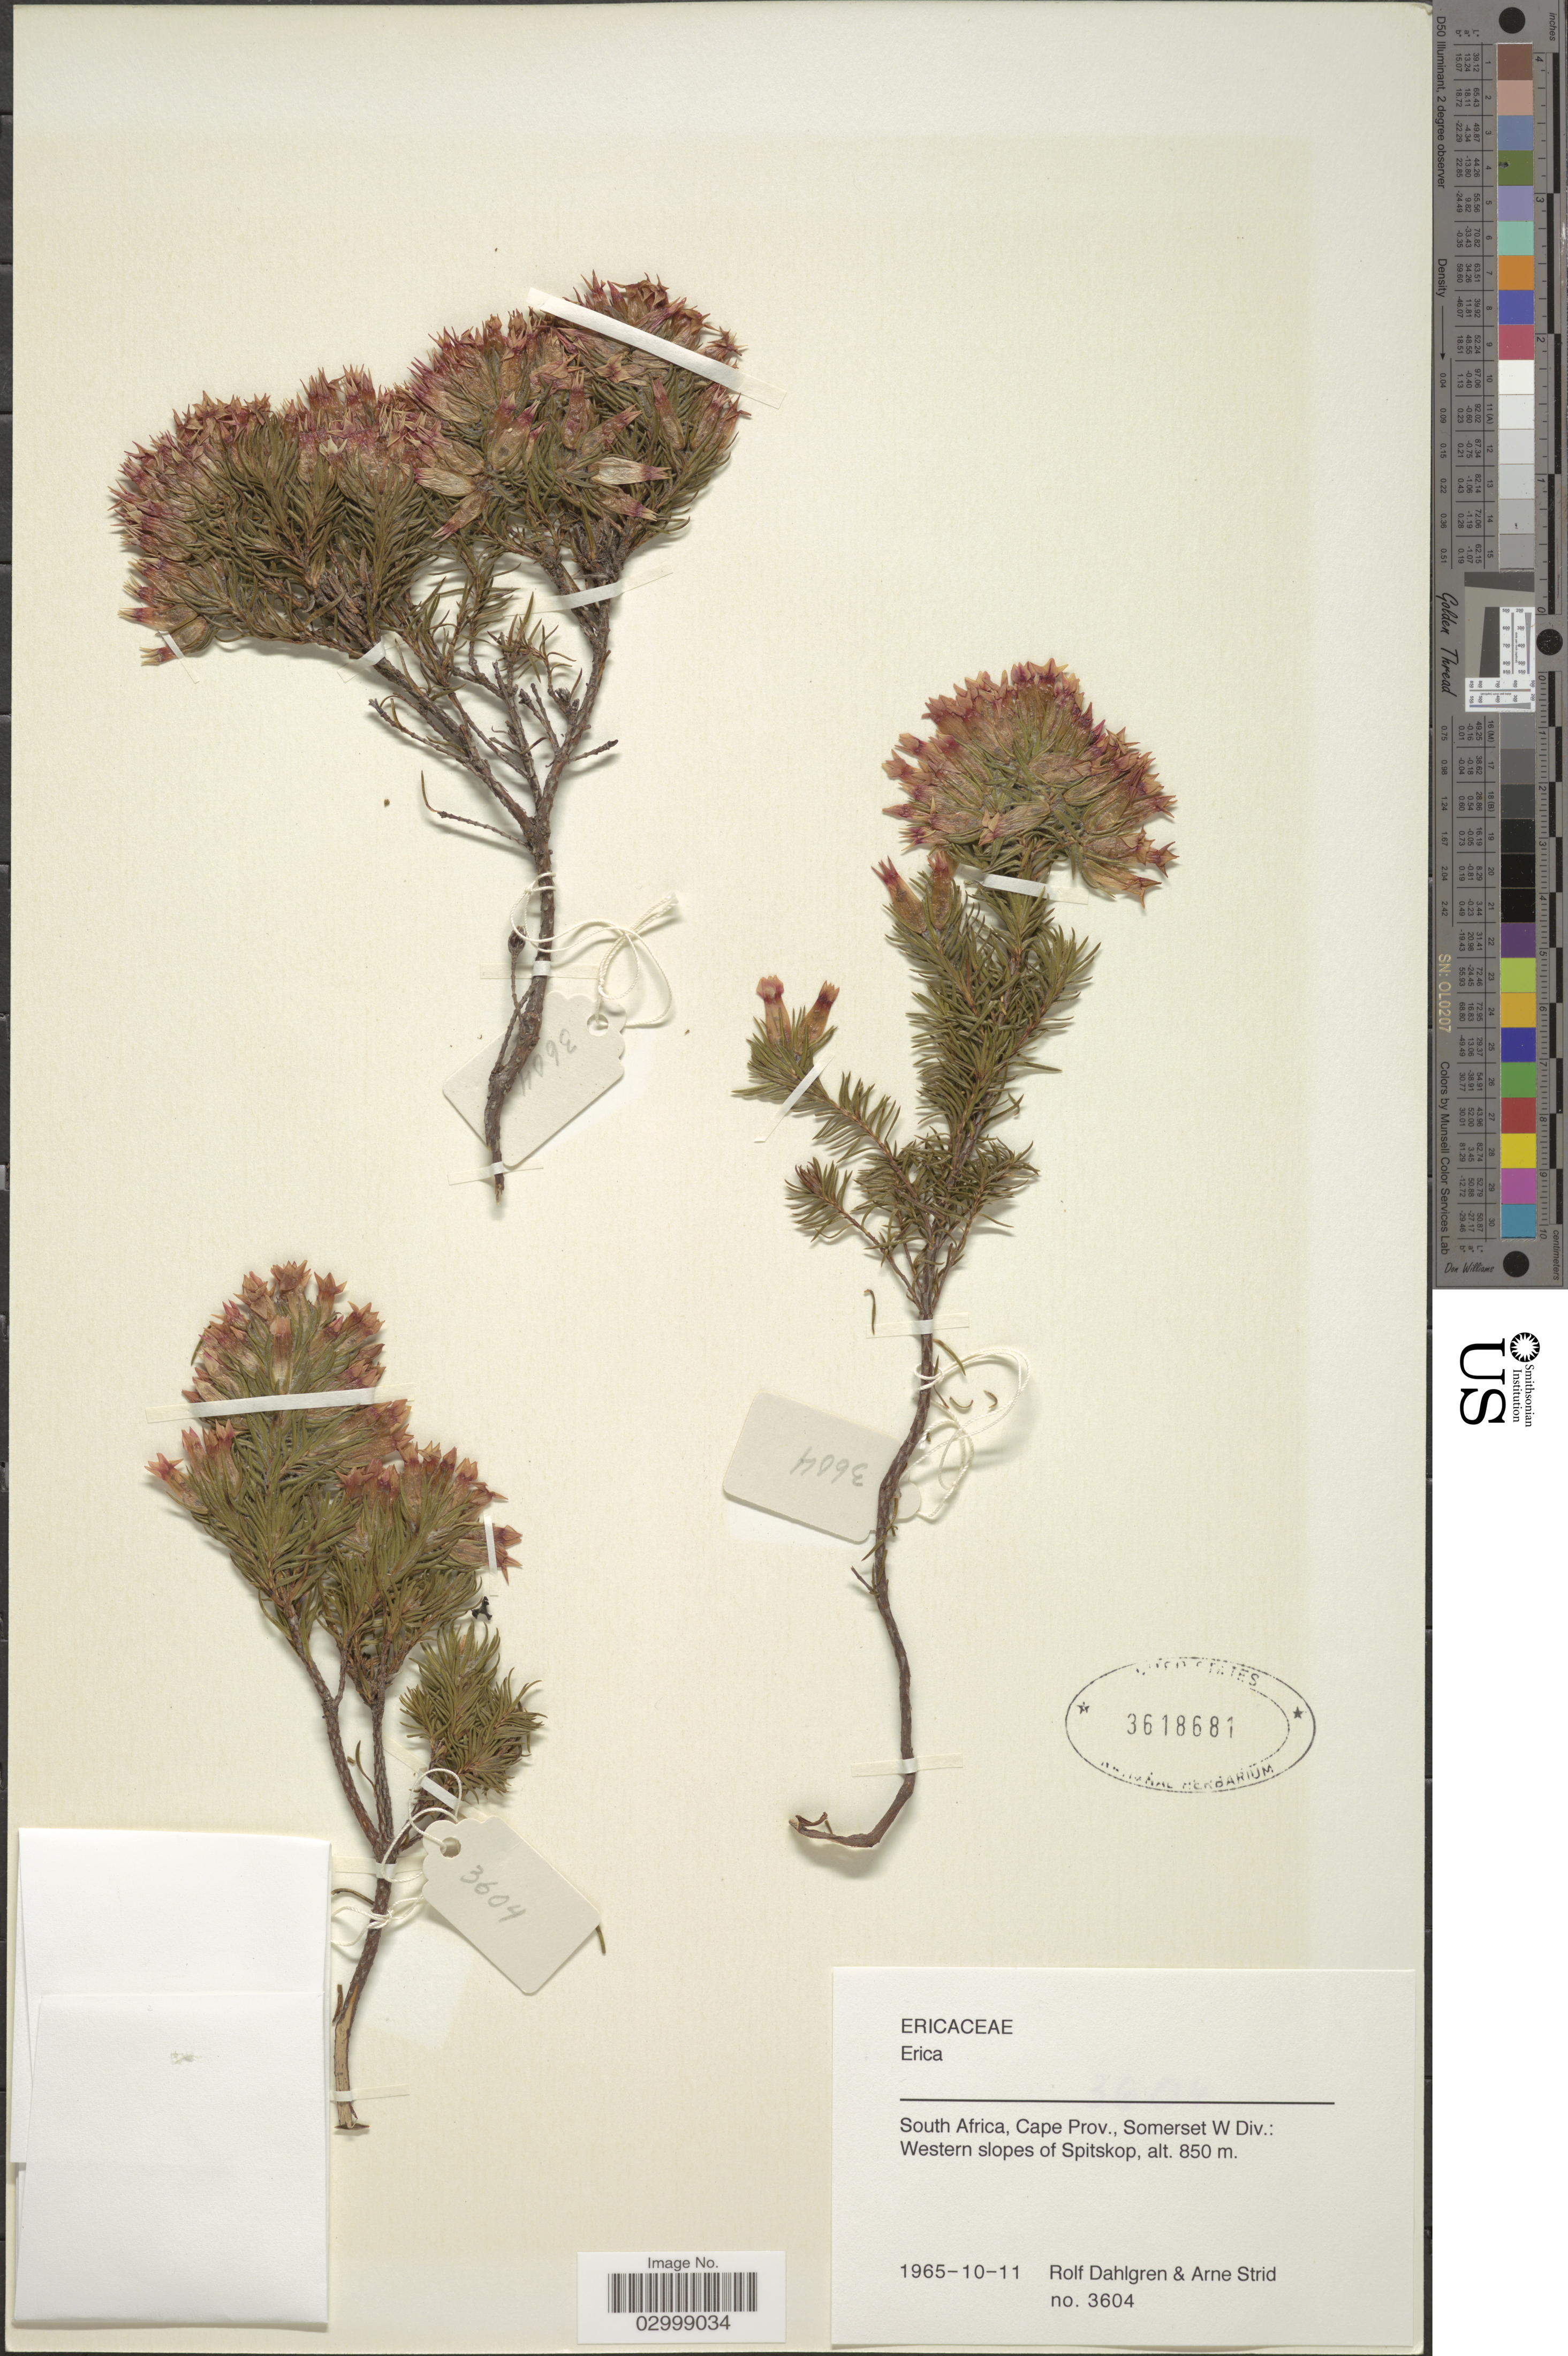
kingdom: Plantae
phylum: Tracheophyta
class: Magnoliopsida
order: Ericales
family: Ericaceae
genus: Erica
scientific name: Erica sp.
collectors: R. Dahlgren & A. Strid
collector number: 3604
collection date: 1965-10-11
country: South Africa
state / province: Western Cape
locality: Cape Prov., Somerset W Div.: Western slopes of Spitskop.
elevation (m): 850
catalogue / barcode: US 3618681